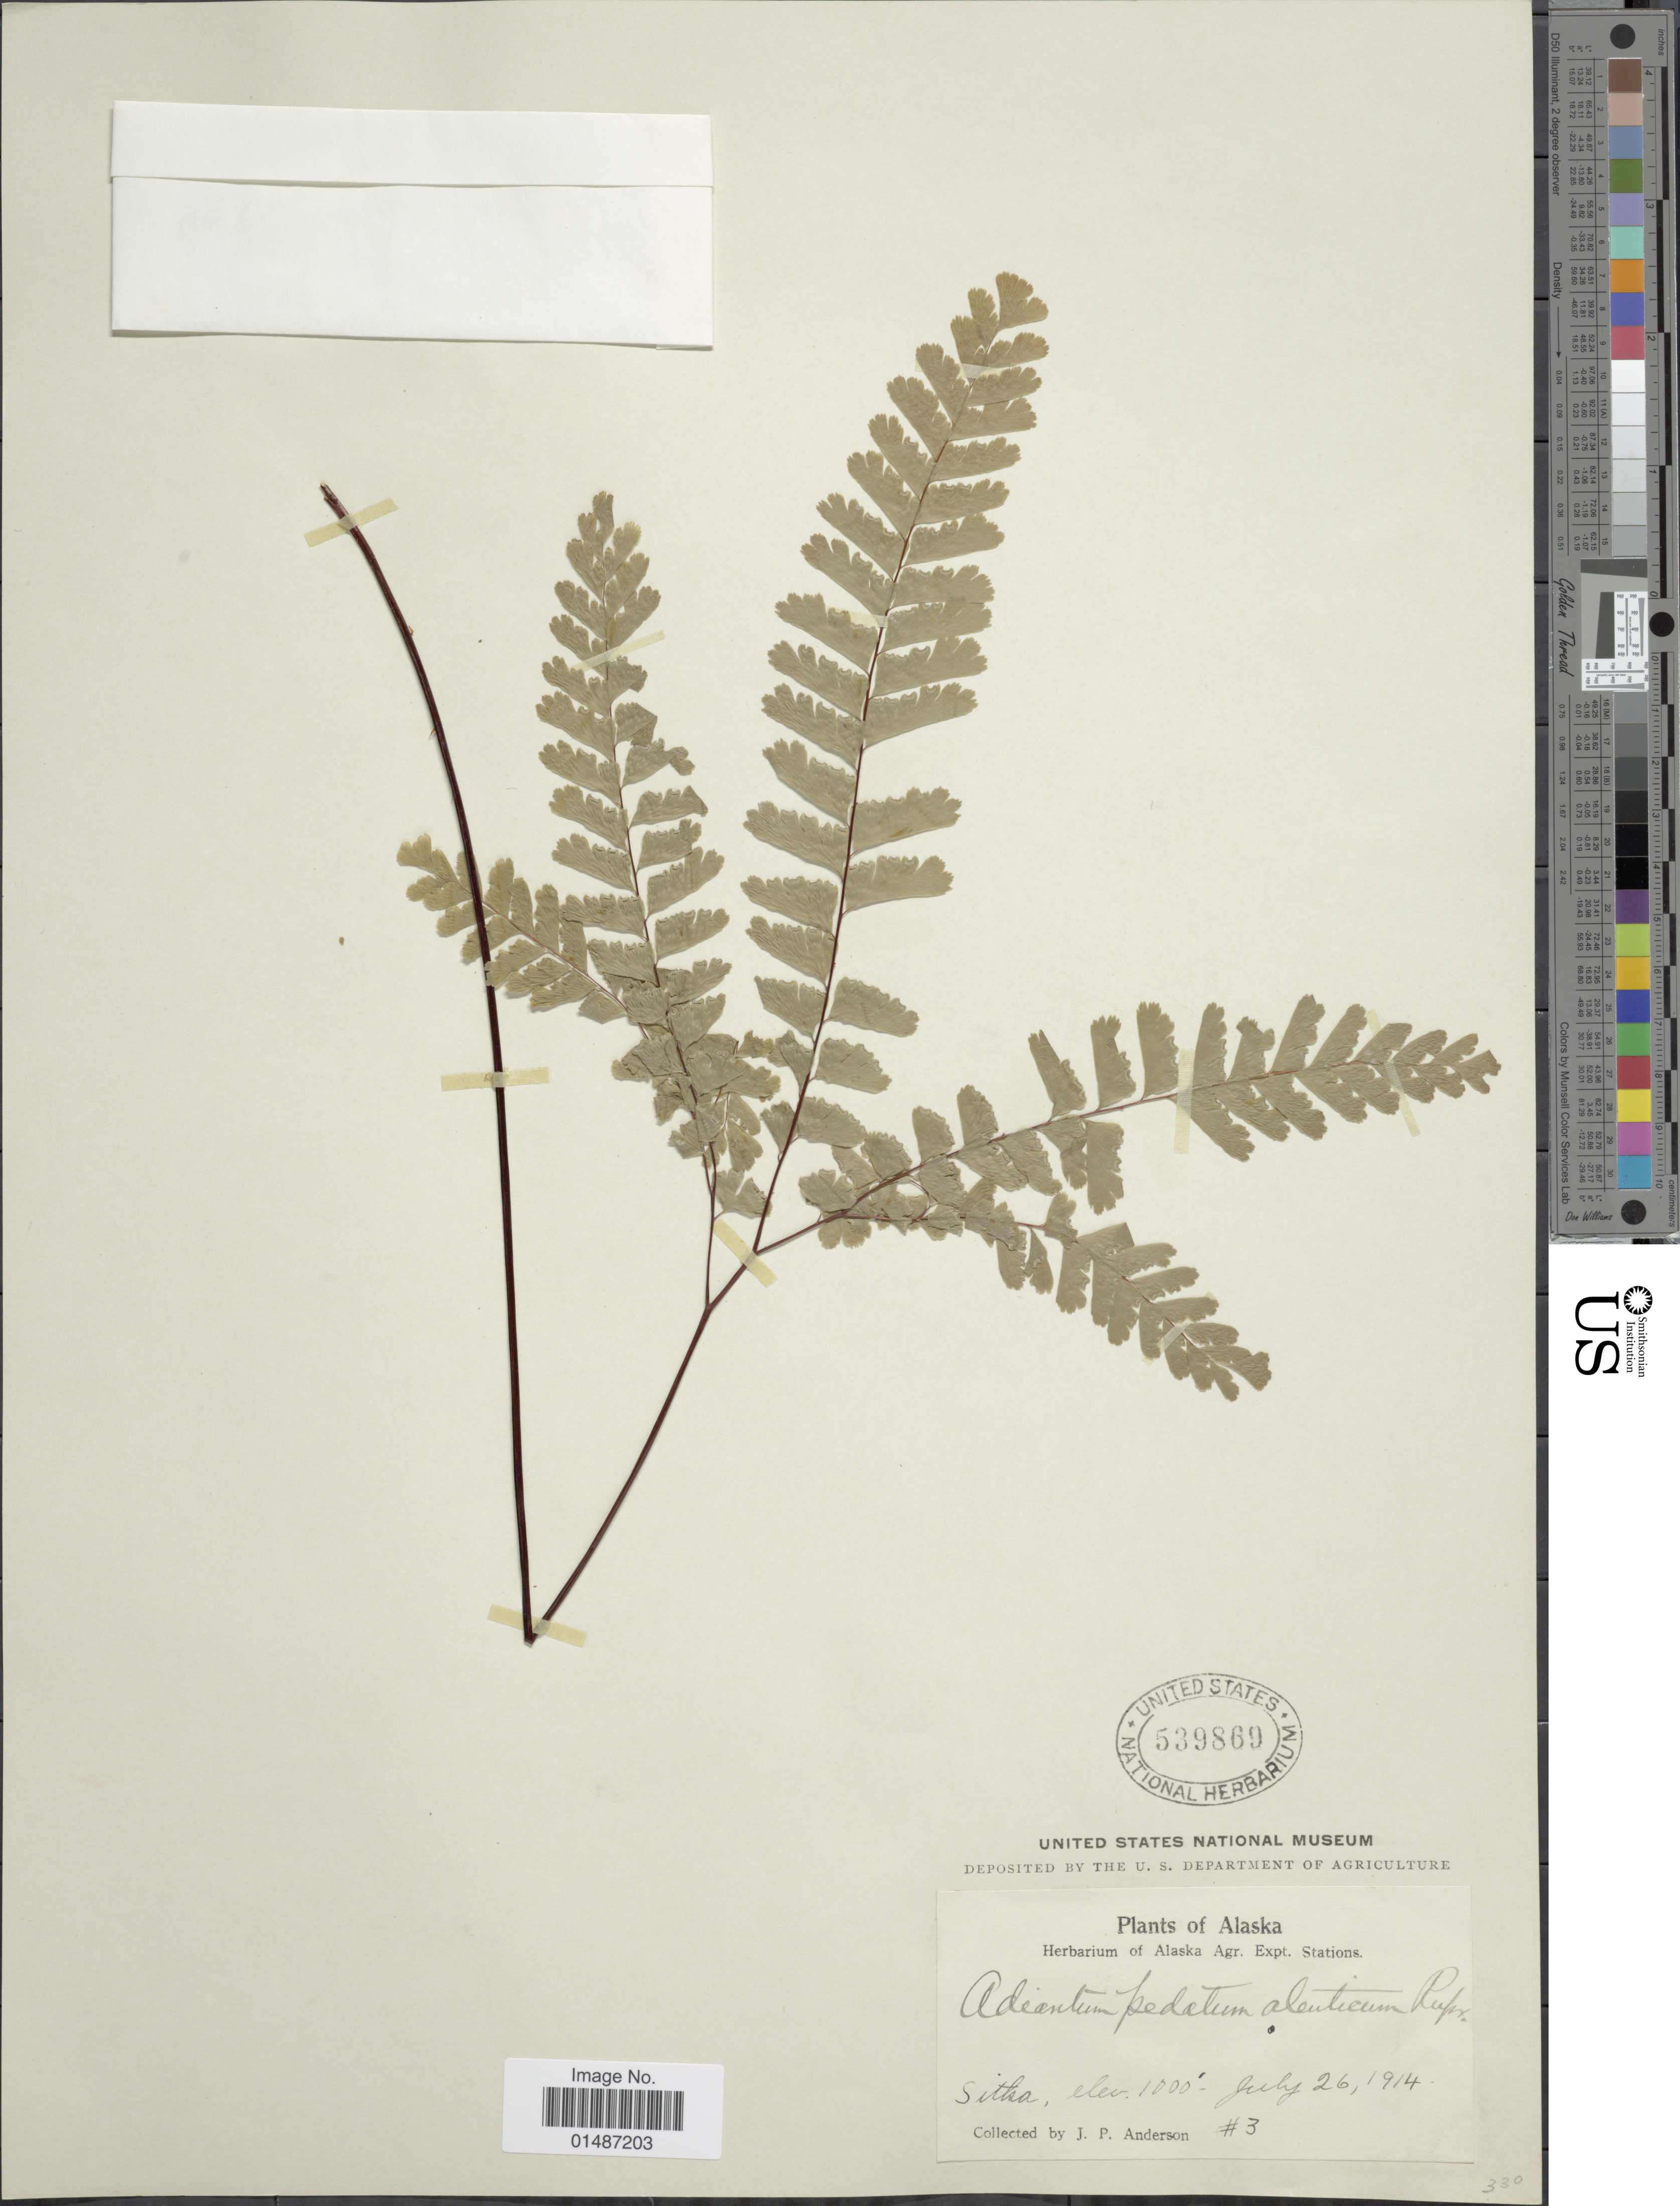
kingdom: Plantae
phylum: Tracheophyta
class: Polypodiopsida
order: Polypodiales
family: Pteridaceae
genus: Adiantum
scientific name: Adiantum pedatum subsp. aleuticum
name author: (Rupr.) Calder & Roy L. Taylor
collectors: J. P. Anderson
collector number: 3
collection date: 1914-07-26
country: United States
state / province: Alaska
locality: Sitka.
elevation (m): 305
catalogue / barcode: US 539869